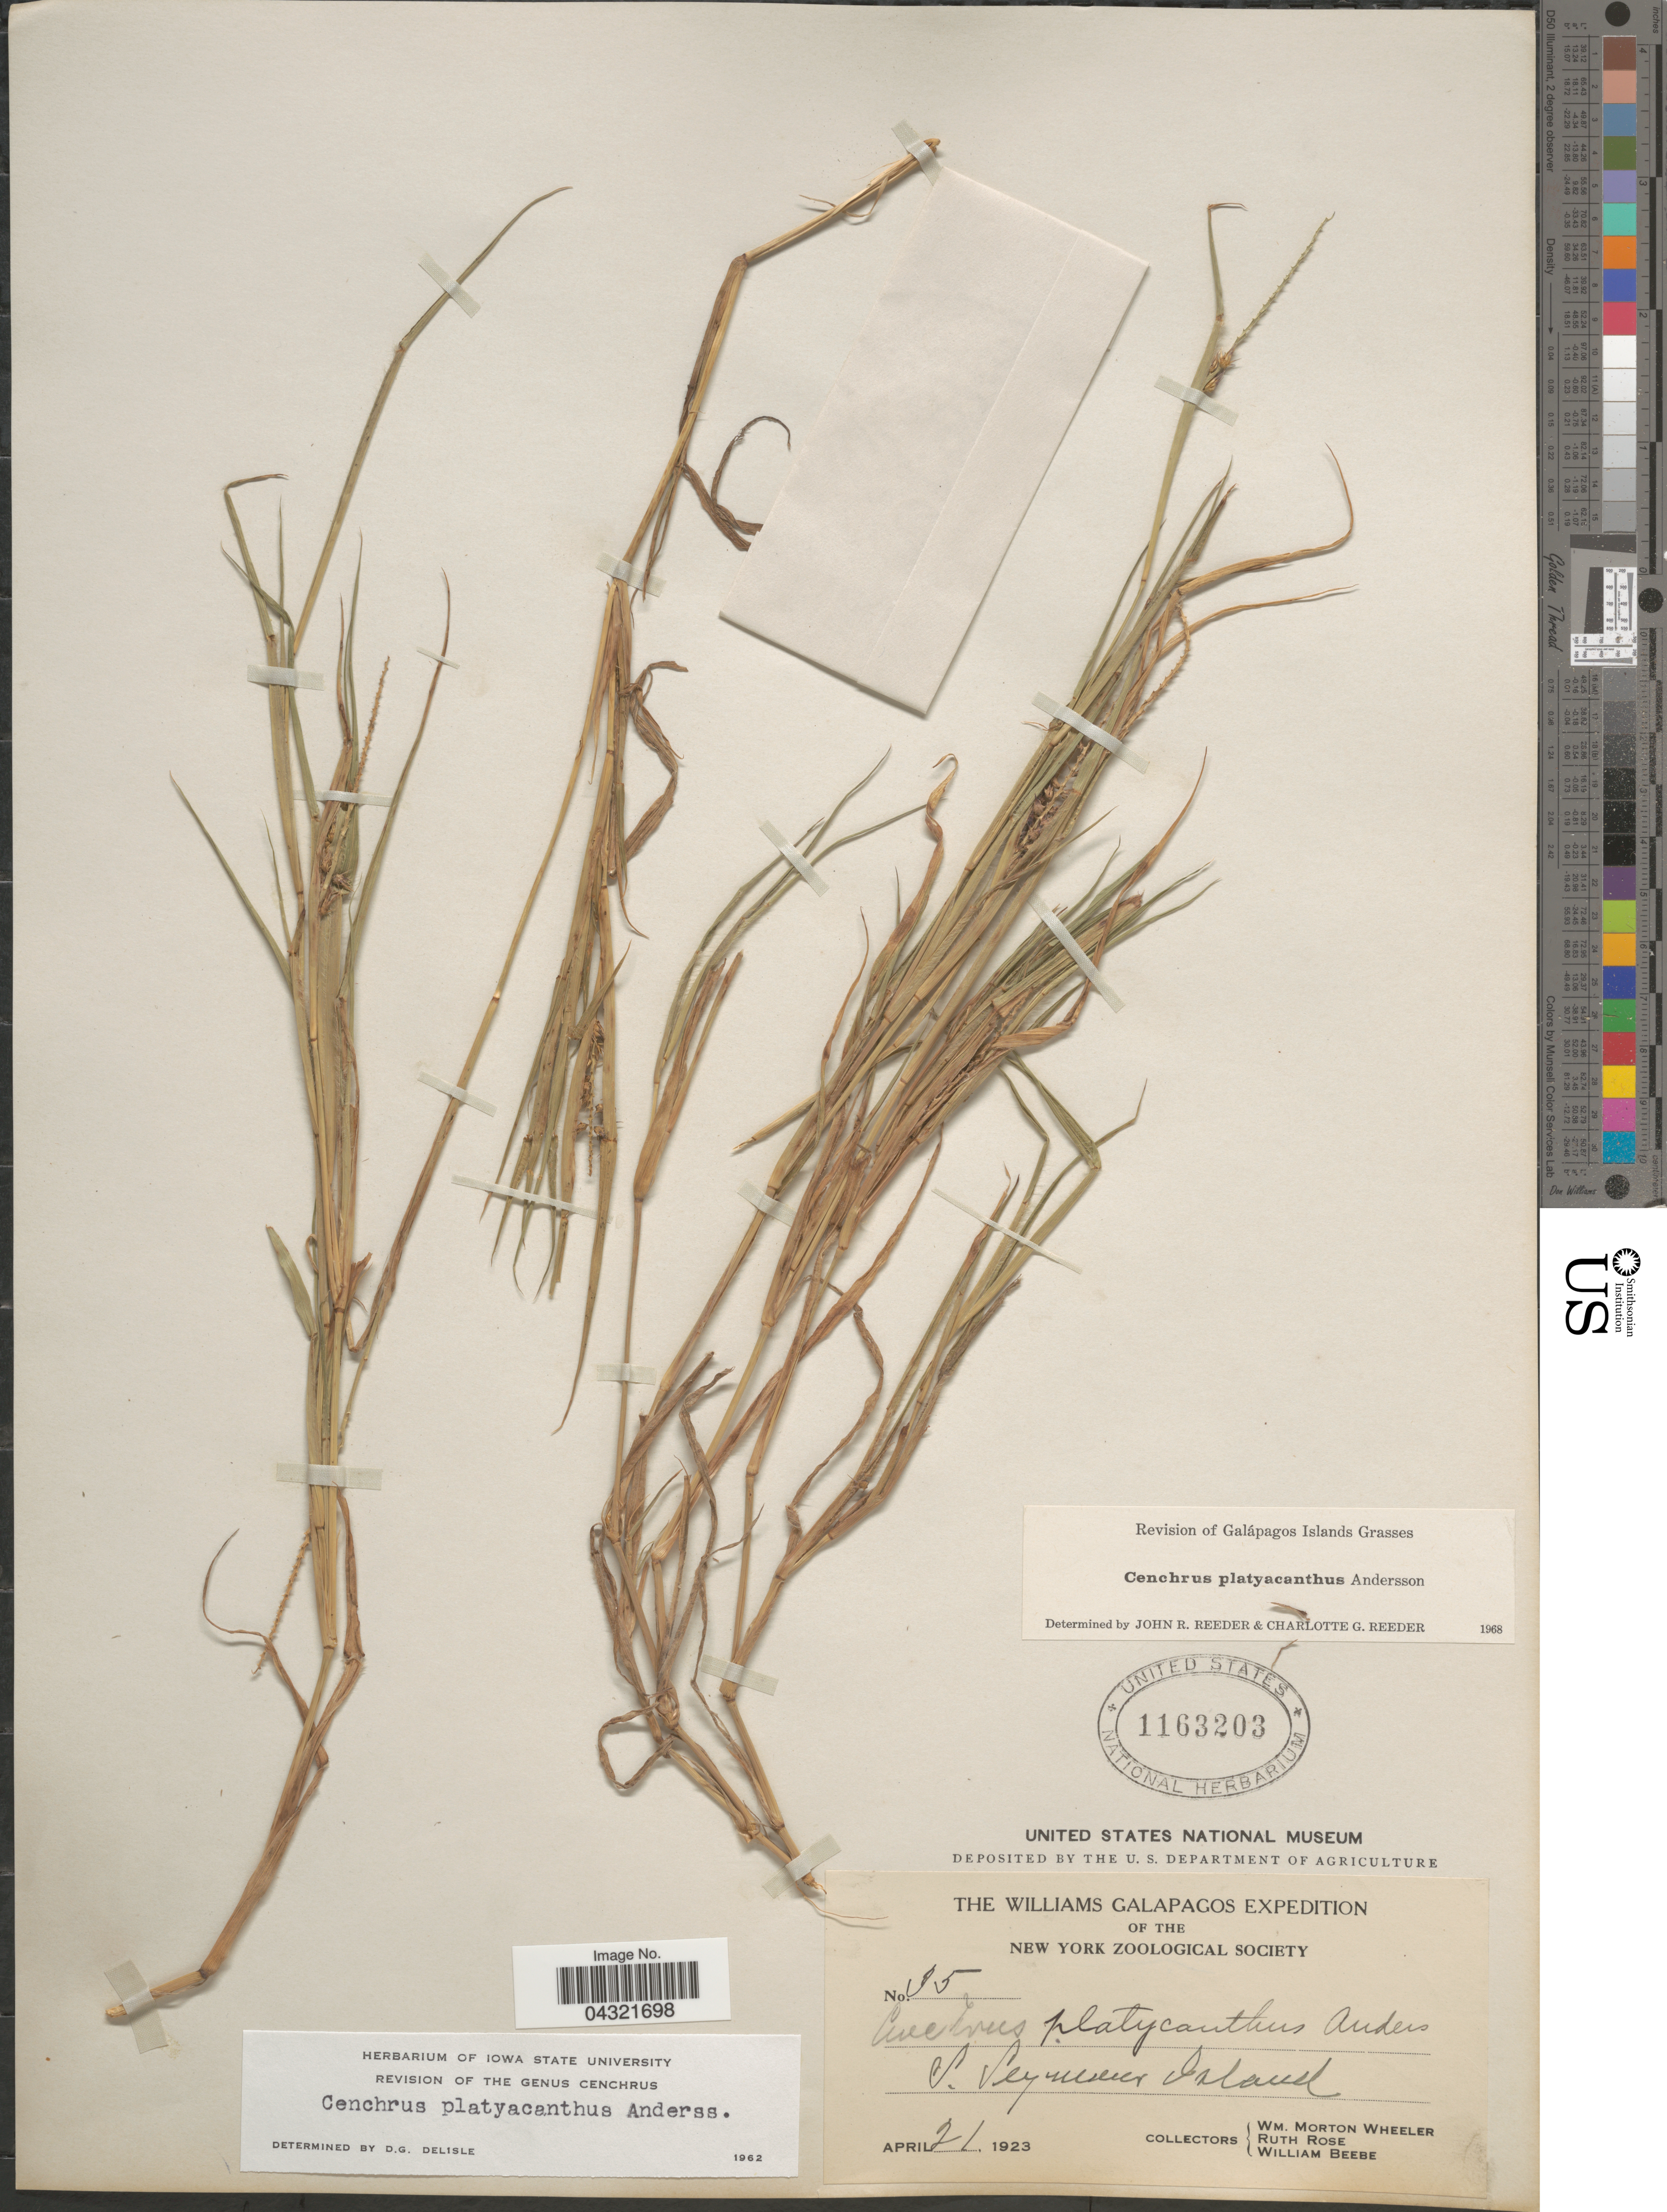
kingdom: Plantae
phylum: Tracheophyta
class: Liliopsida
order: Poales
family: Poaceae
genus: Cenchrus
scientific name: Cenchrus platyacanthus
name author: Andersson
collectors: W. Wheeler, R. Rose & W. Beebe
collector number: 35*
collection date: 1923-04-21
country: Ecuador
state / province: Colón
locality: The Williams Galapagos Expedition. S. Seymour Island.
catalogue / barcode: US 1163203